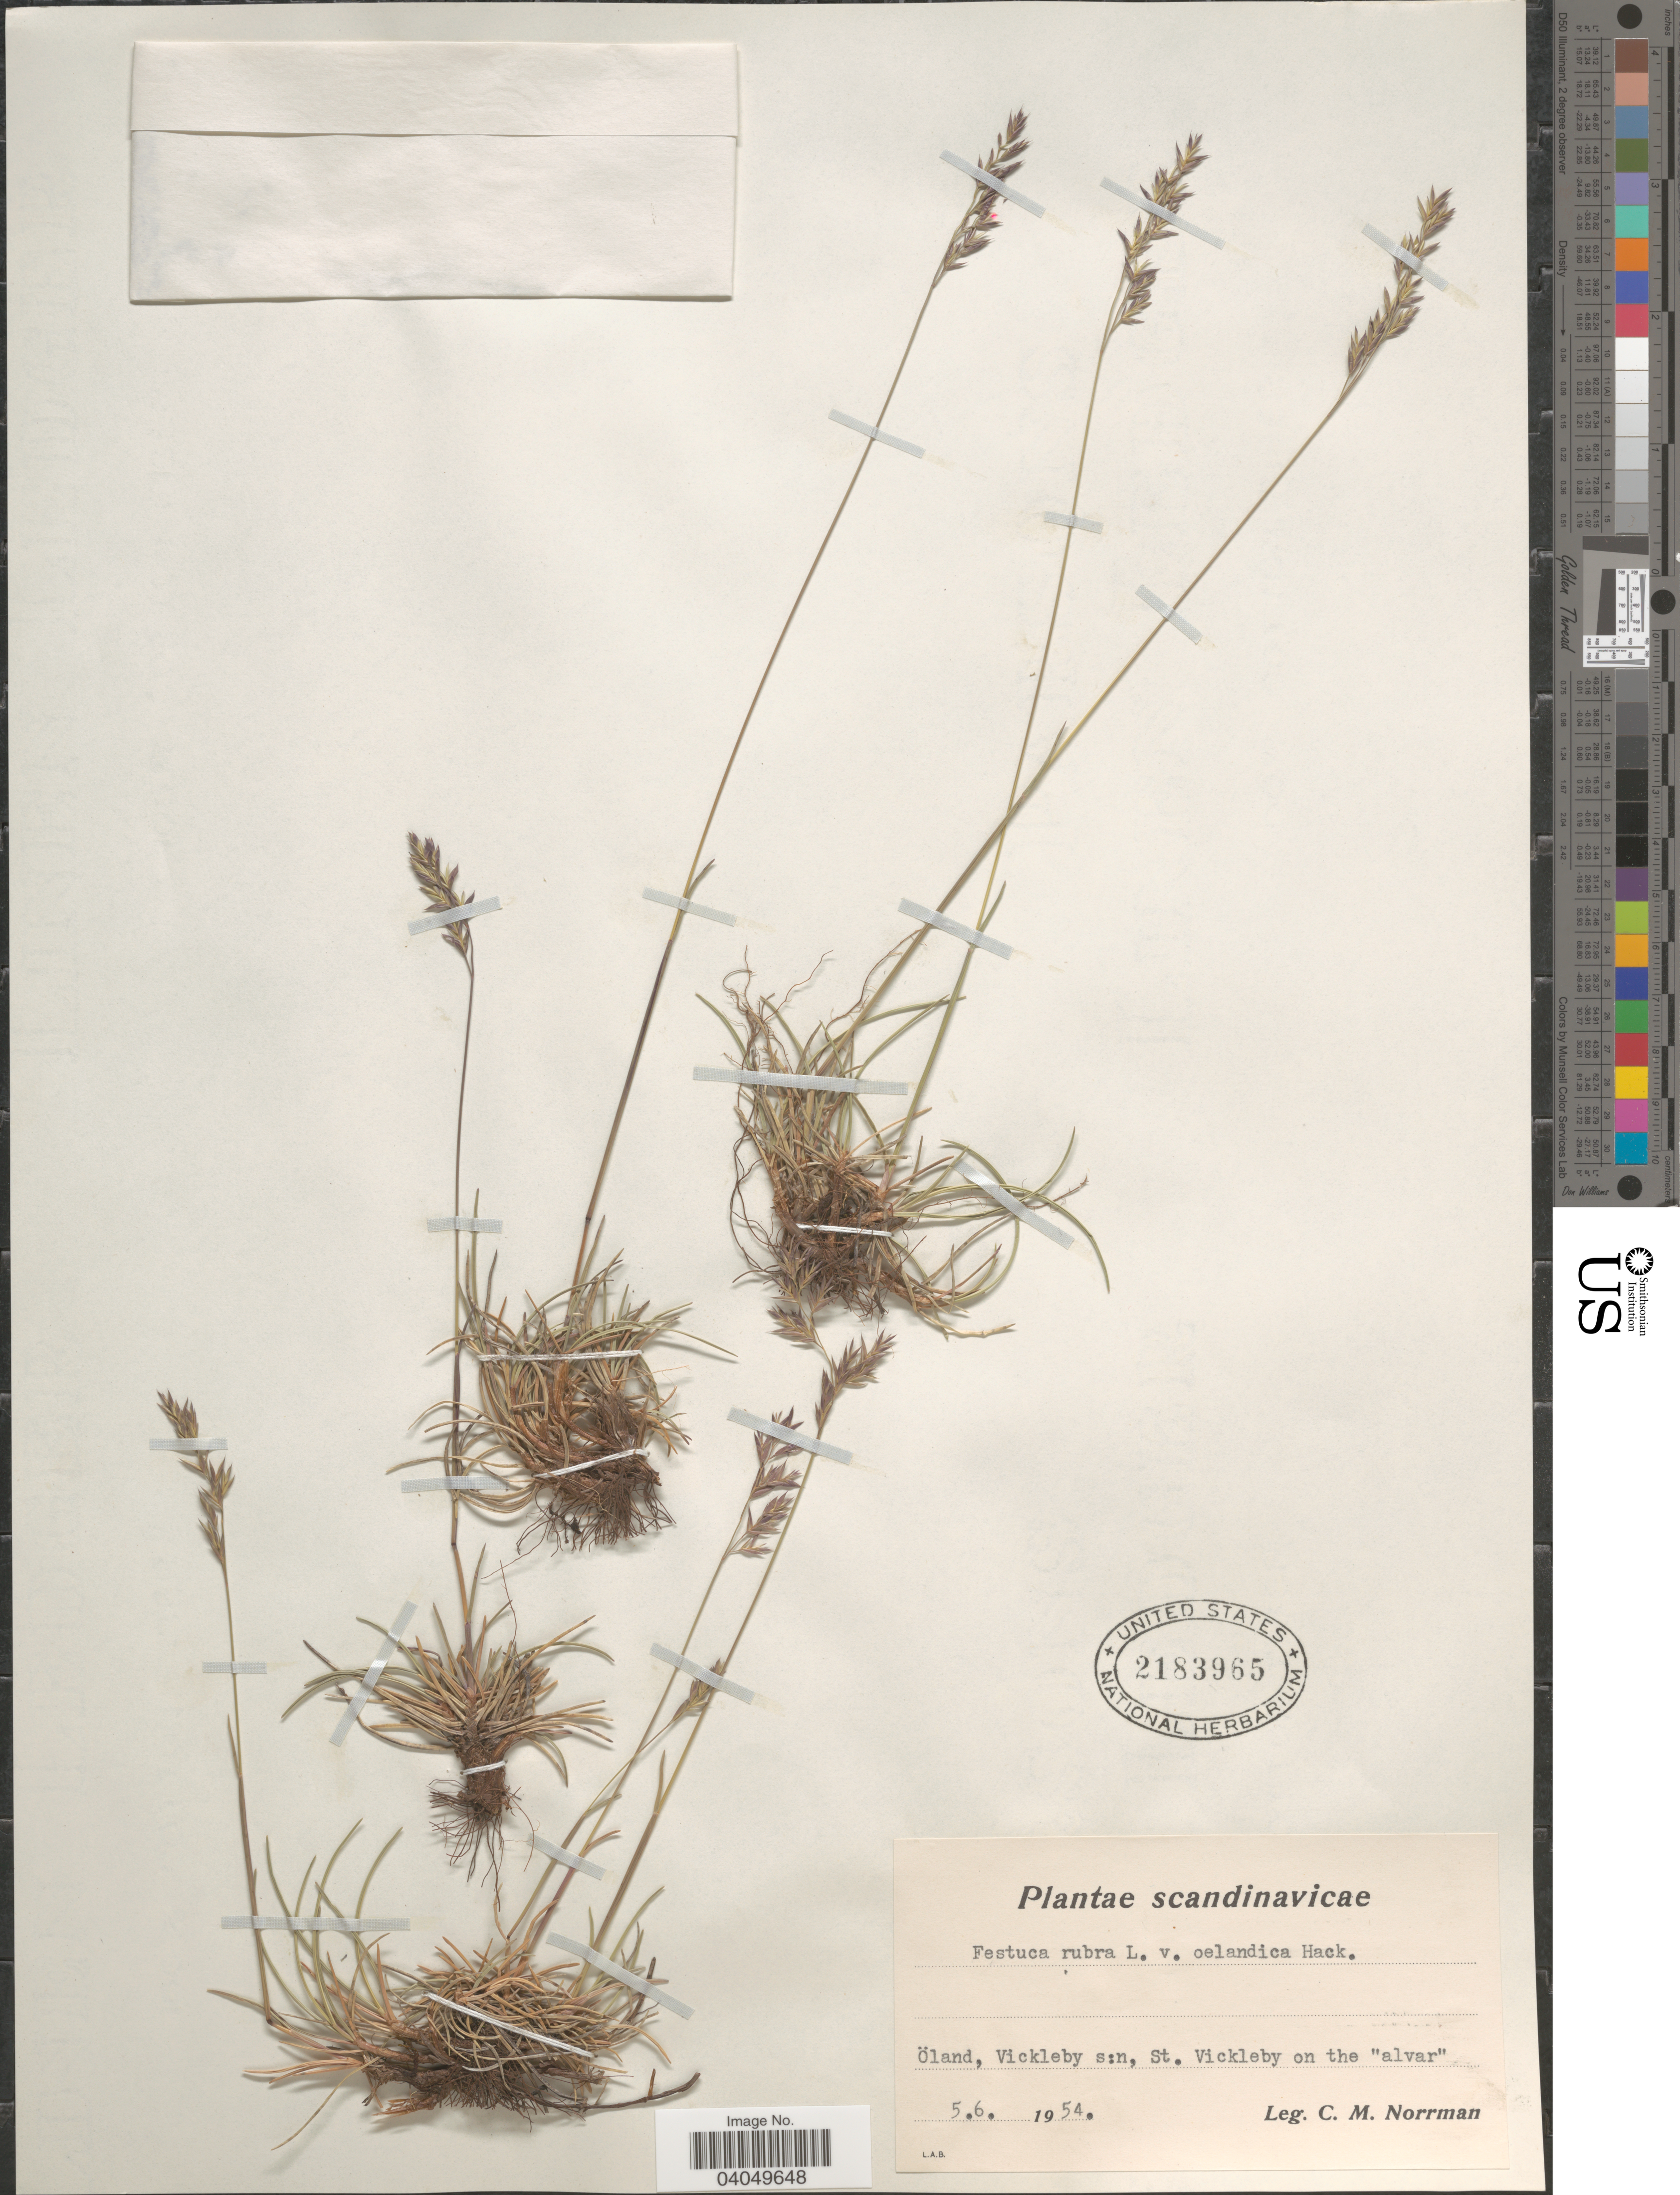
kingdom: Plantae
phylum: Tracheophyta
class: Liliopsida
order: Poales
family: Poaceae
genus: Festuca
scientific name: Festuca oelandica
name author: (Hack.) K. Richt.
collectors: C. Norrman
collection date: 1954-06-05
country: Sweden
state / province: Kalmar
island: Oland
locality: Scandinavicae. Öland, Vickleby, St. Vickleby on the "alvar".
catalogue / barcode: US 2183965